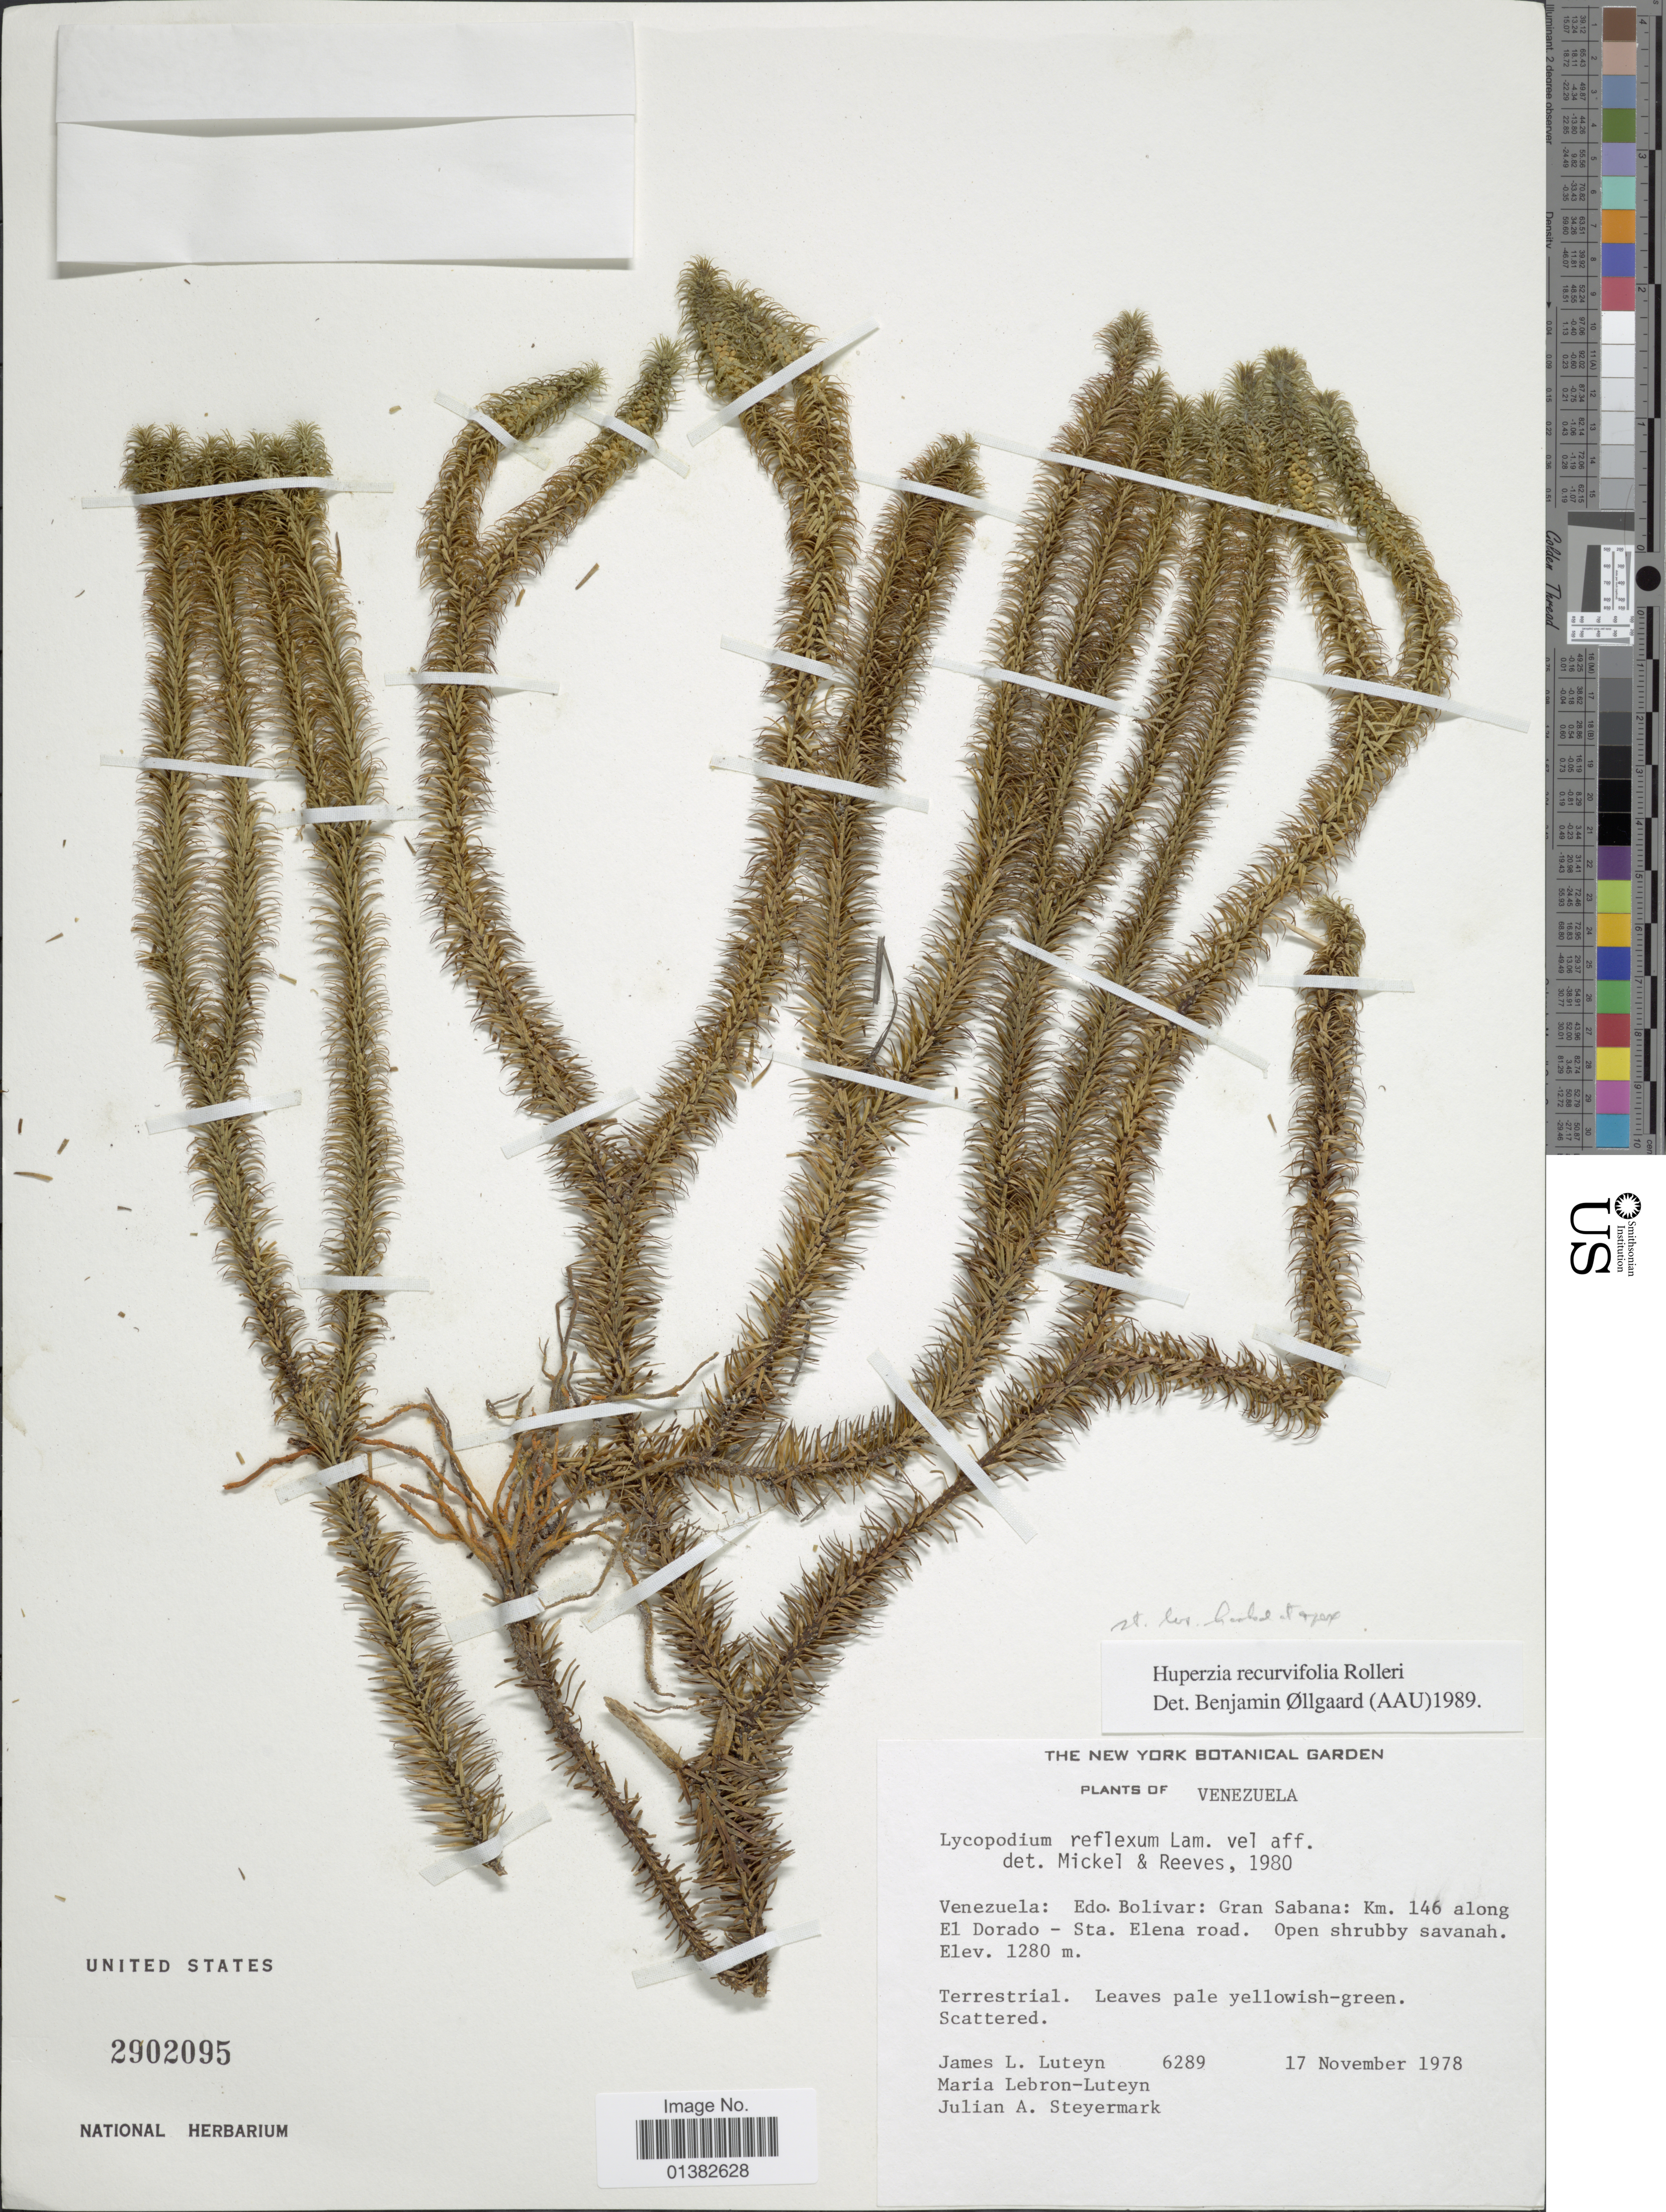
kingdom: Plantae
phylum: Tracheophyta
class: Lycopodiopsida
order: Lycopodiales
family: Lycopodiaceae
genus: Phlegmariurus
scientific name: Phlegmariurus recurvifolius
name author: (Rolleri) B. Øllg.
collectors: J. L. Luteyn, M. L. Lebrón-Luteyn & J. Steyermark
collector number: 6289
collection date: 1978-11-17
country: Venezuela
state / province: Bolivar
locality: Gran Sabana: Km. 146 along El Dorado - Sta. Elena road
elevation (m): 1280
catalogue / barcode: US 2902095